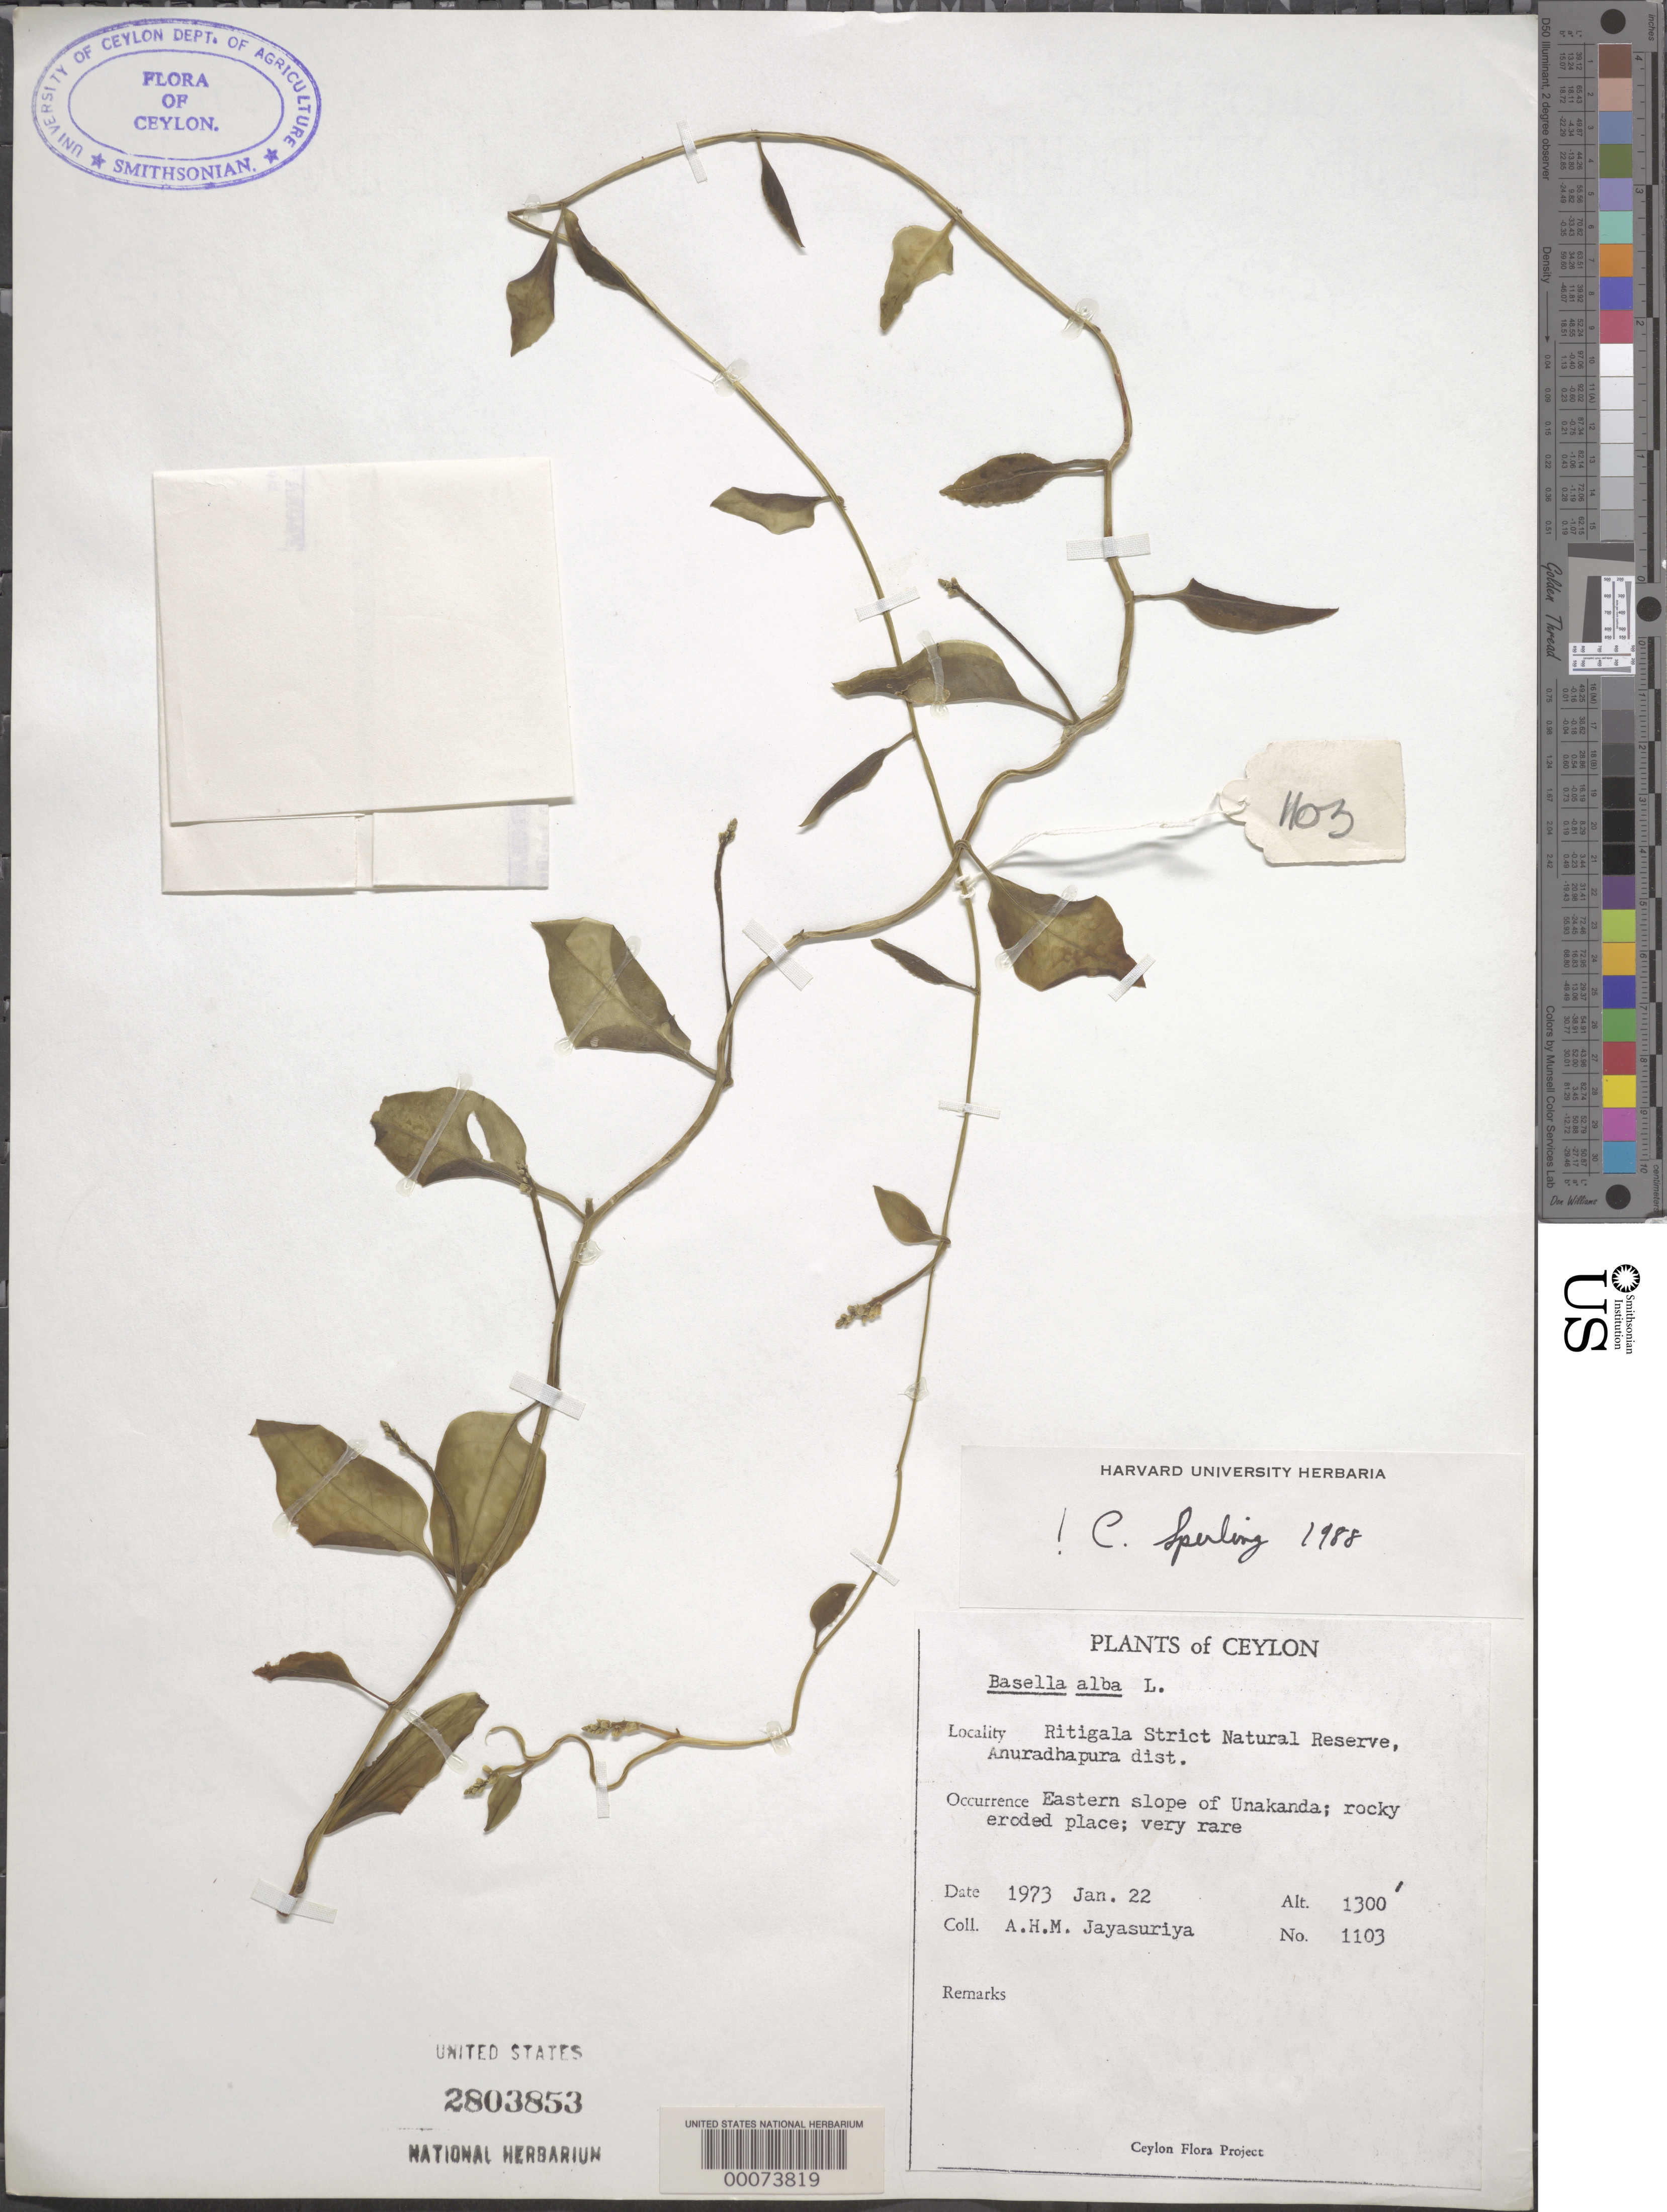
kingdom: Plantae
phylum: Tracheophyta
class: Magnoliopsida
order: Caryophyllales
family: Basellaceae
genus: Basella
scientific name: Basella alba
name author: L.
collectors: A. H. Jayasuriya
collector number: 1103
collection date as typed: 22 Jan 1973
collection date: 1973-01-22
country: Sri Lanka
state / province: North Central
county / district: Anuradhapura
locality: Ritigala strict natural reserve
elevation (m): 396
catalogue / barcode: US 2803853